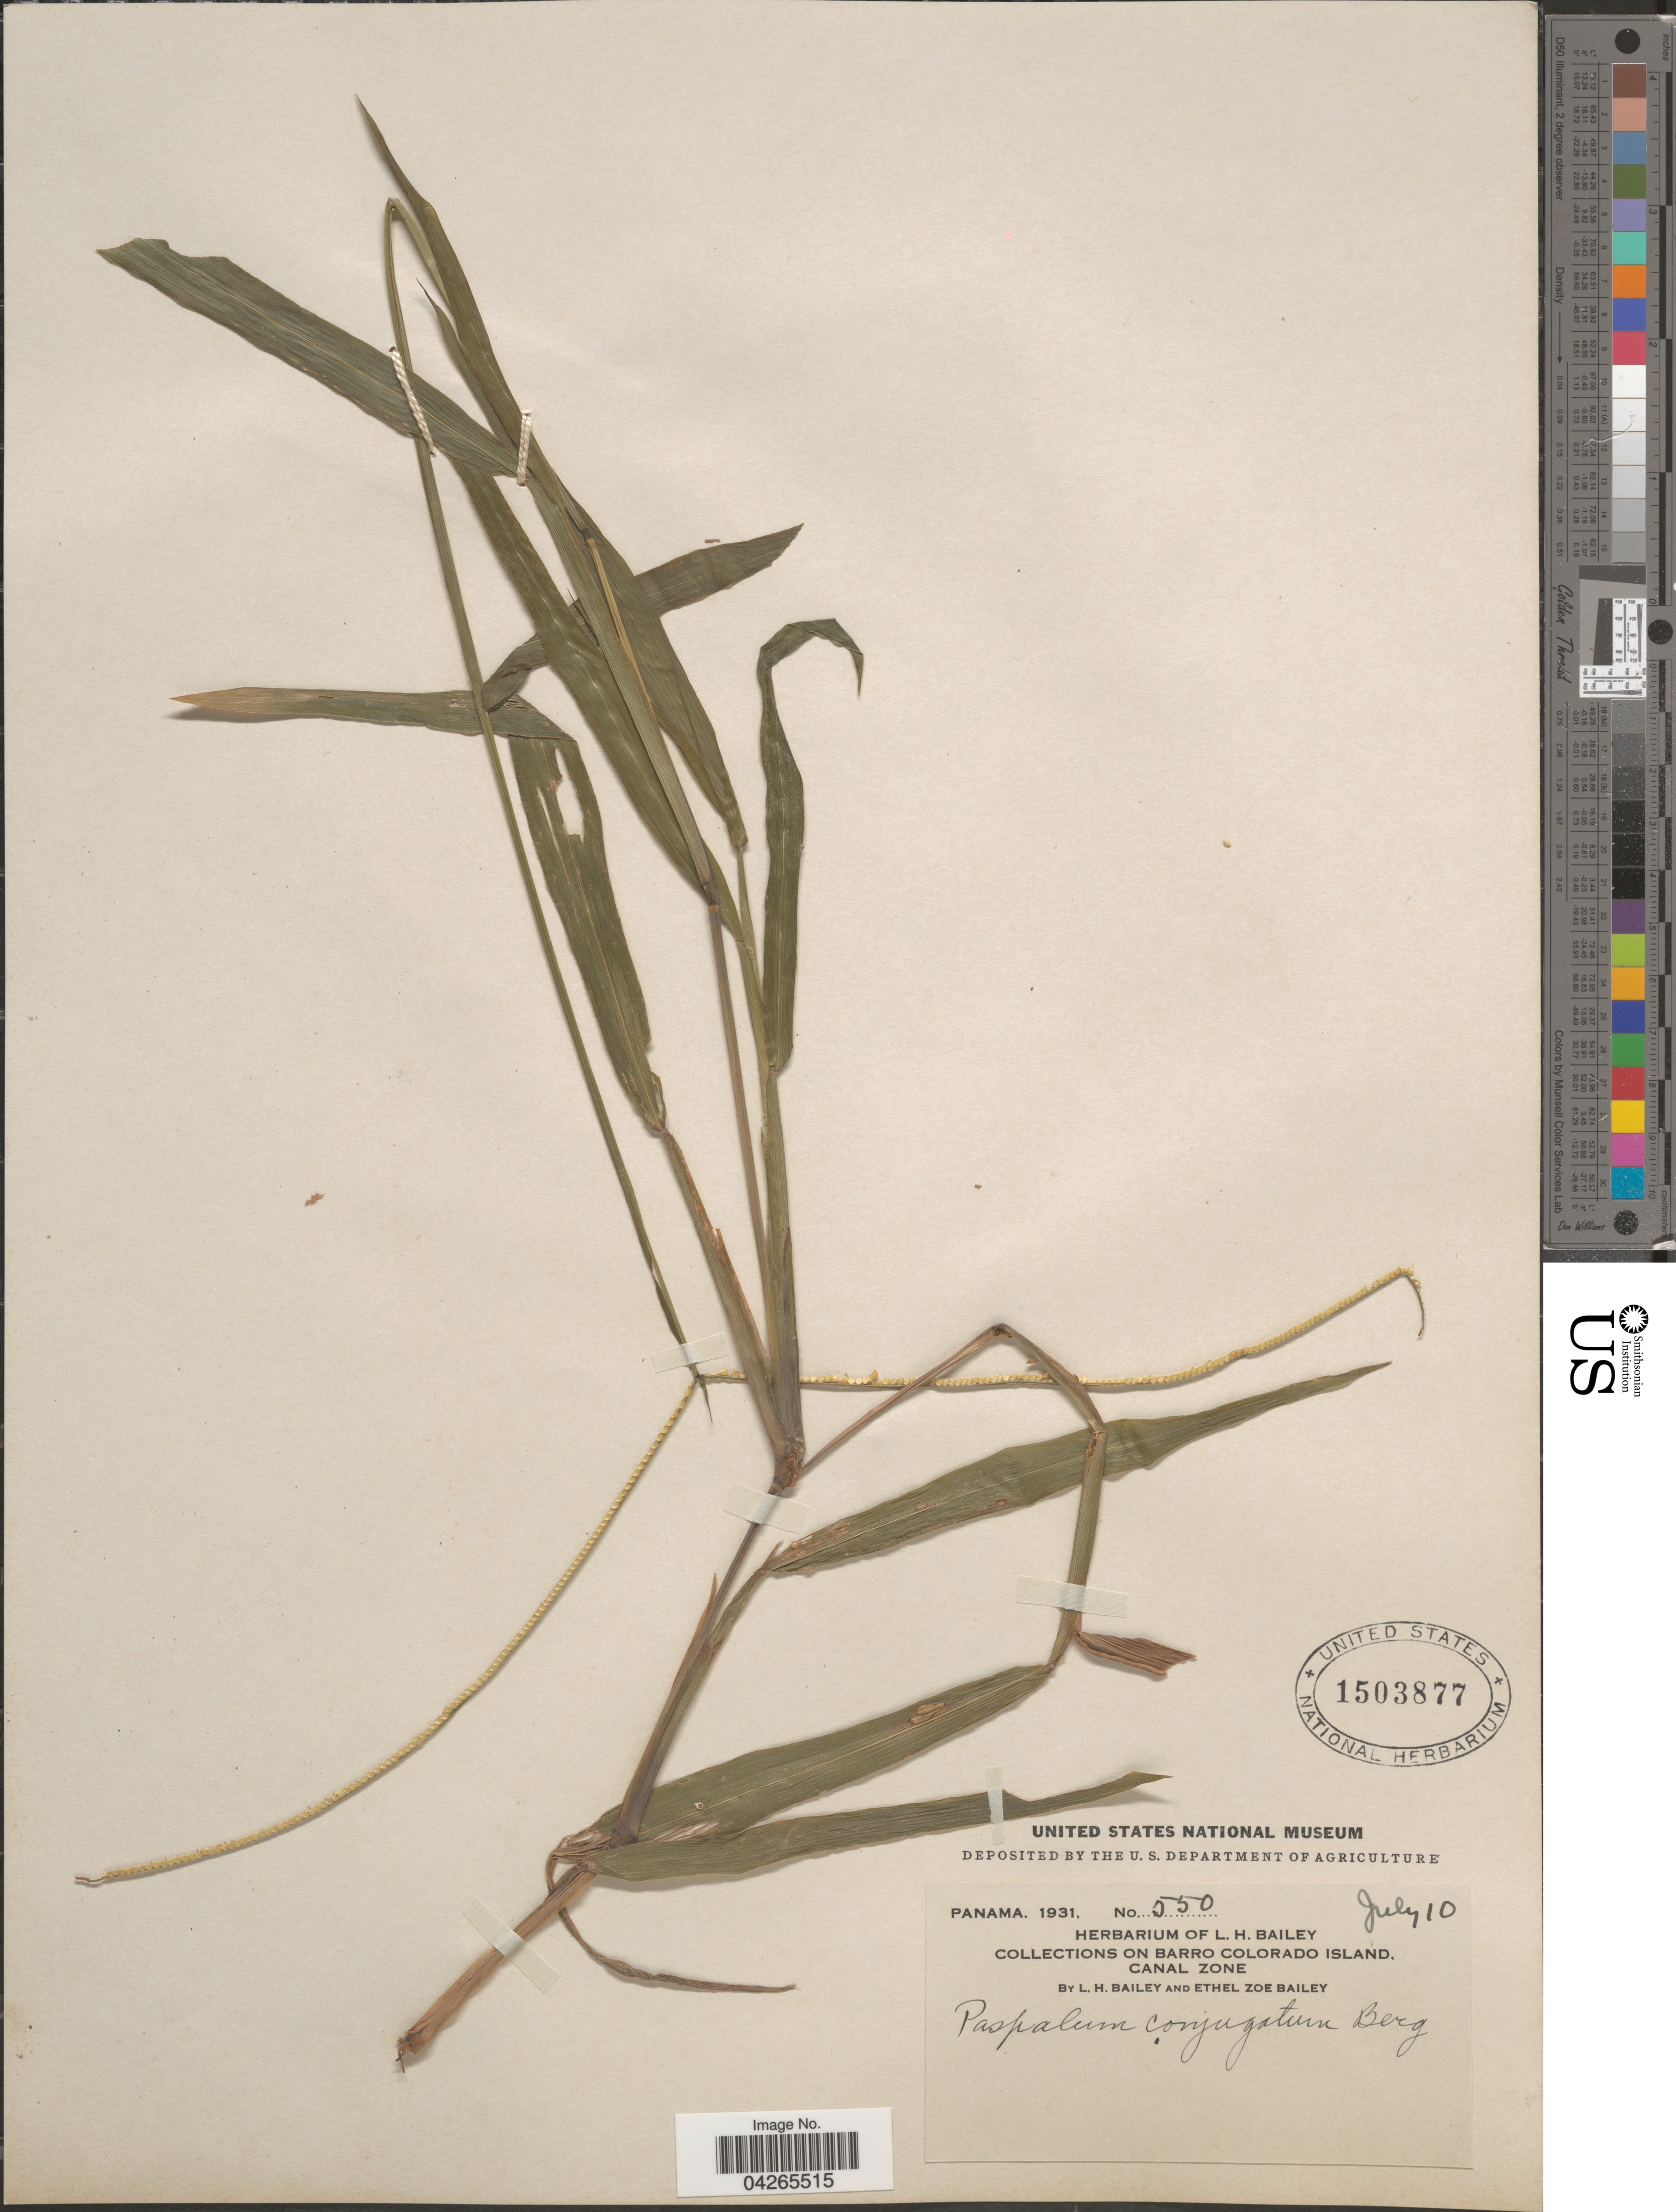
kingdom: Plantae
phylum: Tracheophyta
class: Liliopsida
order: Poales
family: Poaceae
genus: Paspalum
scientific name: Paspalum conjugatum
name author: P.J. Bergius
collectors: L. H. Bailey & E. Z. Bailey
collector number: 550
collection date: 1931-07-10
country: Panama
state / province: Panamá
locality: Barro Colorado Island. Canal Zone.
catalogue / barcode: US 1503877